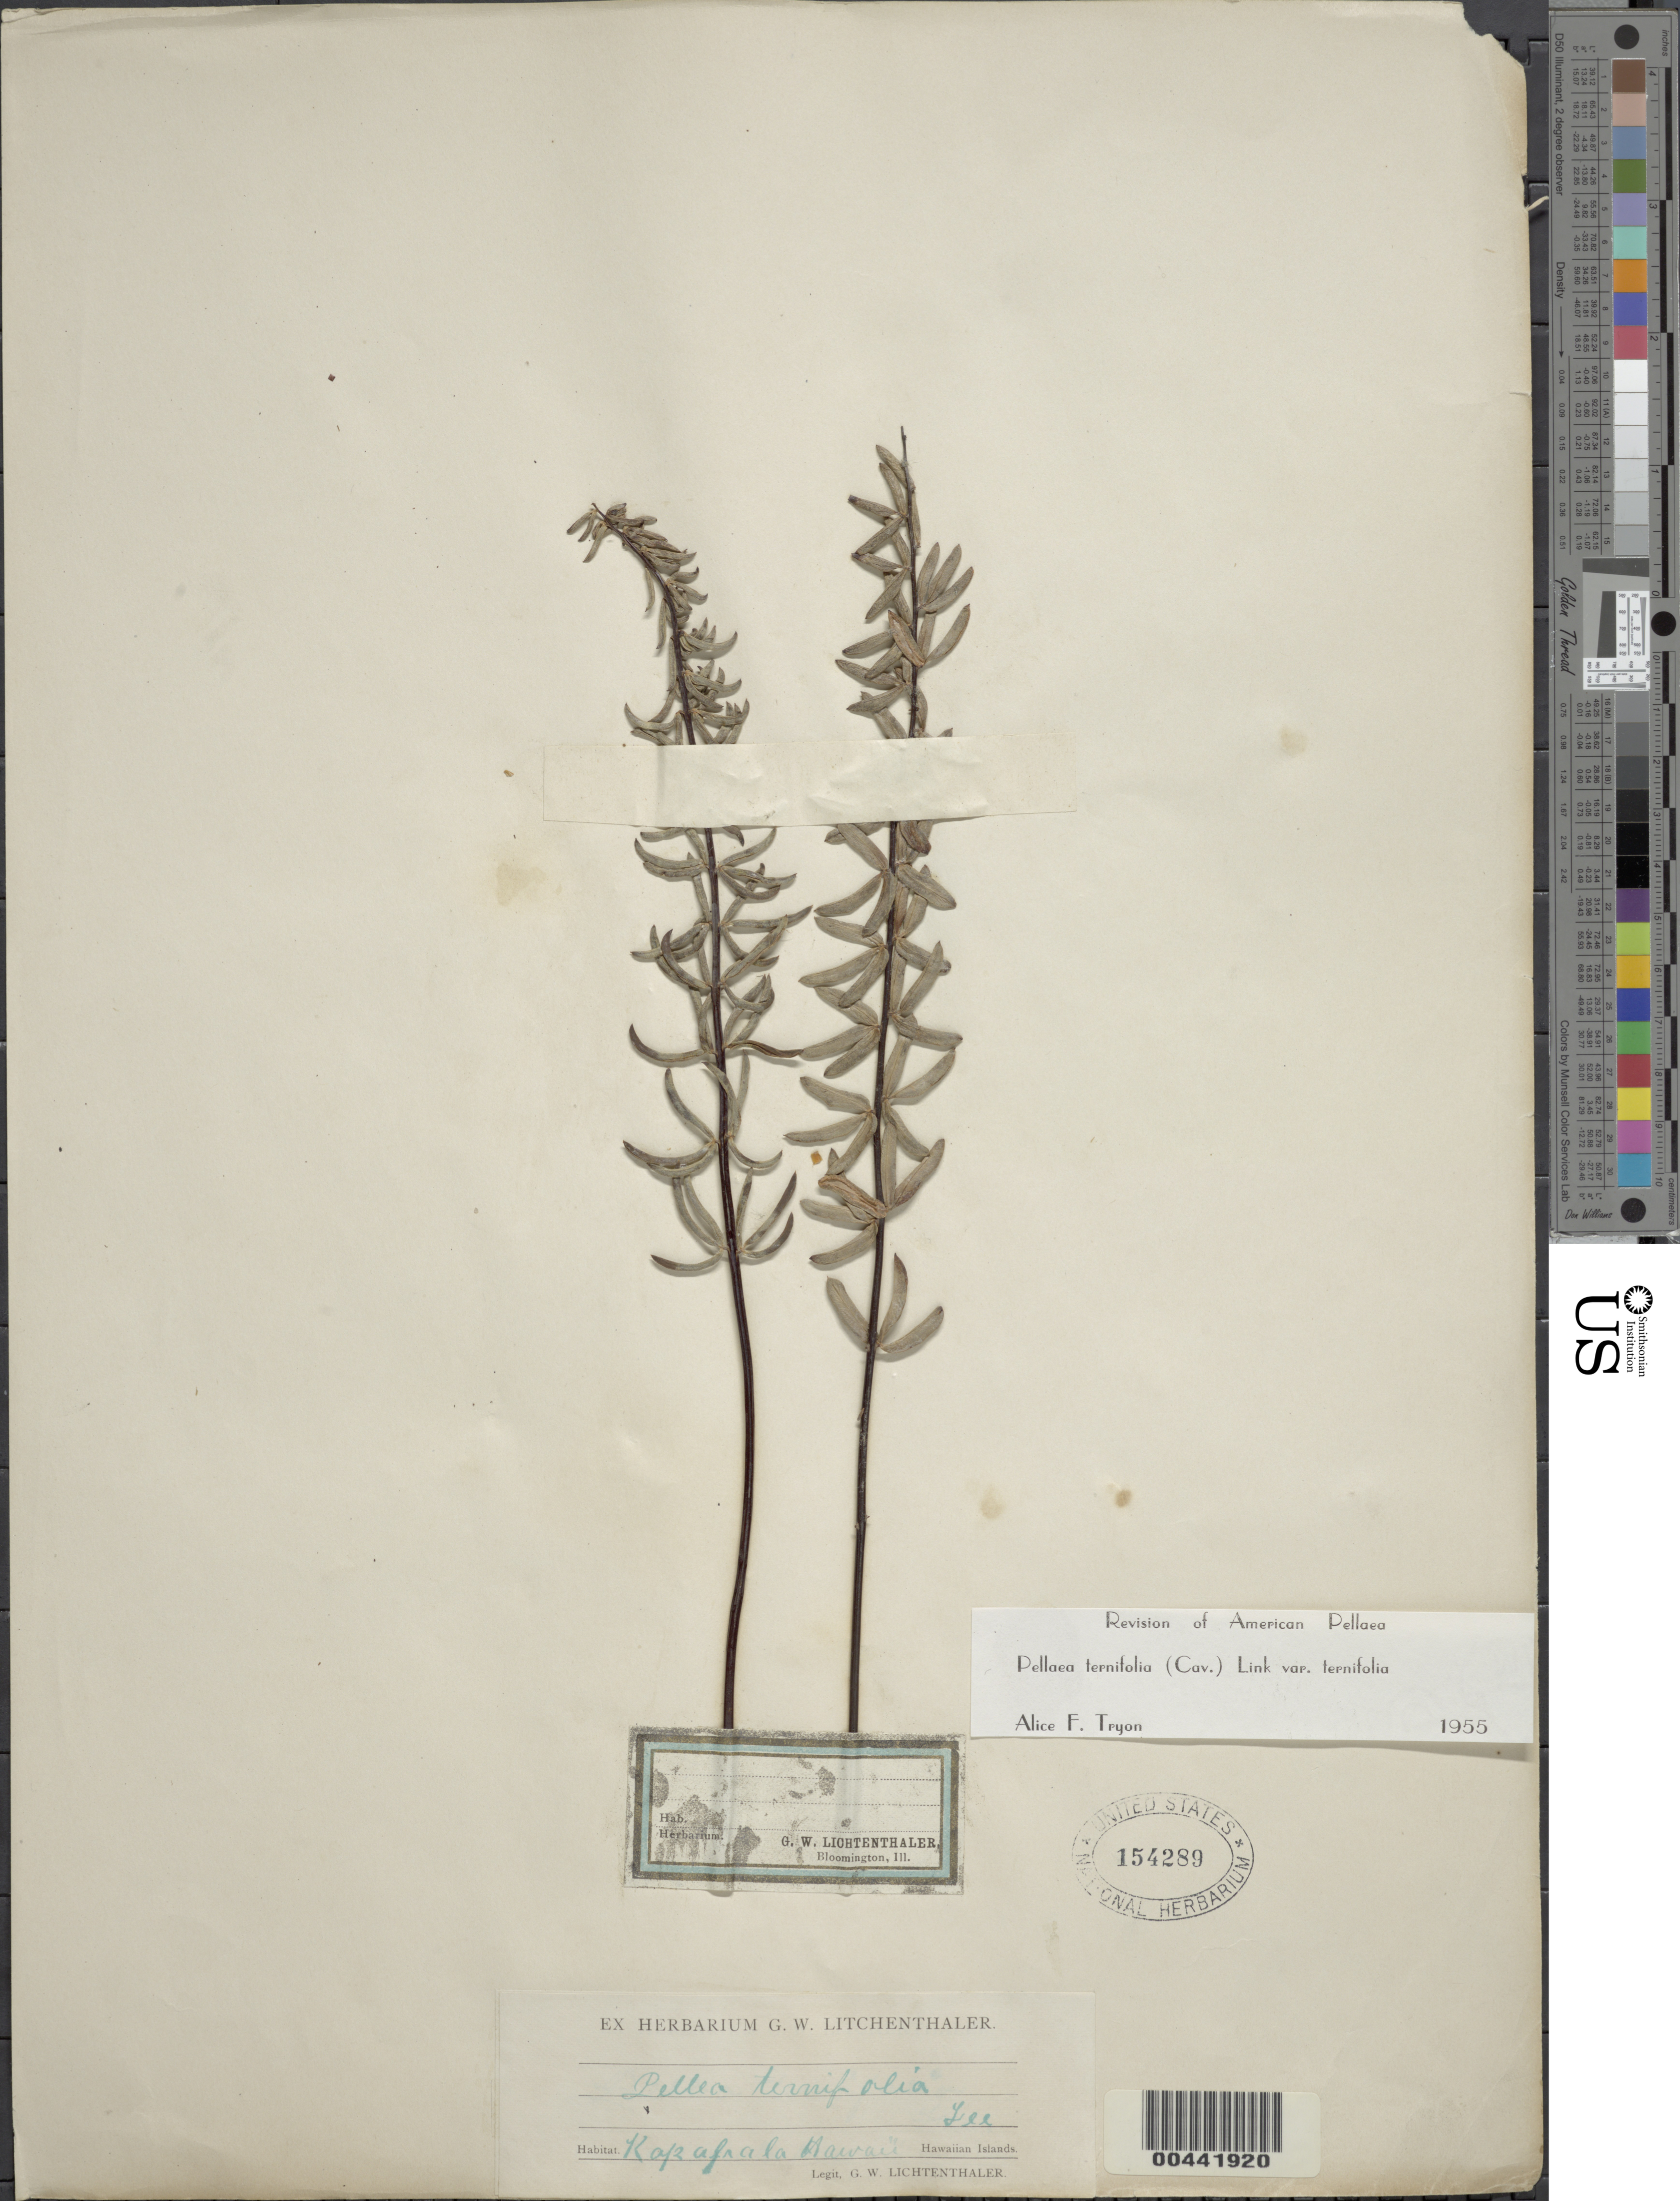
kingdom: Plantae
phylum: Tracheophyta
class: Polypodiopsida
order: Polypodiales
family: Pteridaceae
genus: Pellaea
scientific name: Pellaea ternifolia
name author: (Cav.) Link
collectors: G. Lichtenthaler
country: United States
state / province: Hawaii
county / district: Hawaii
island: Hawaii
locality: Kapapala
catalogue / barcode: US 154289